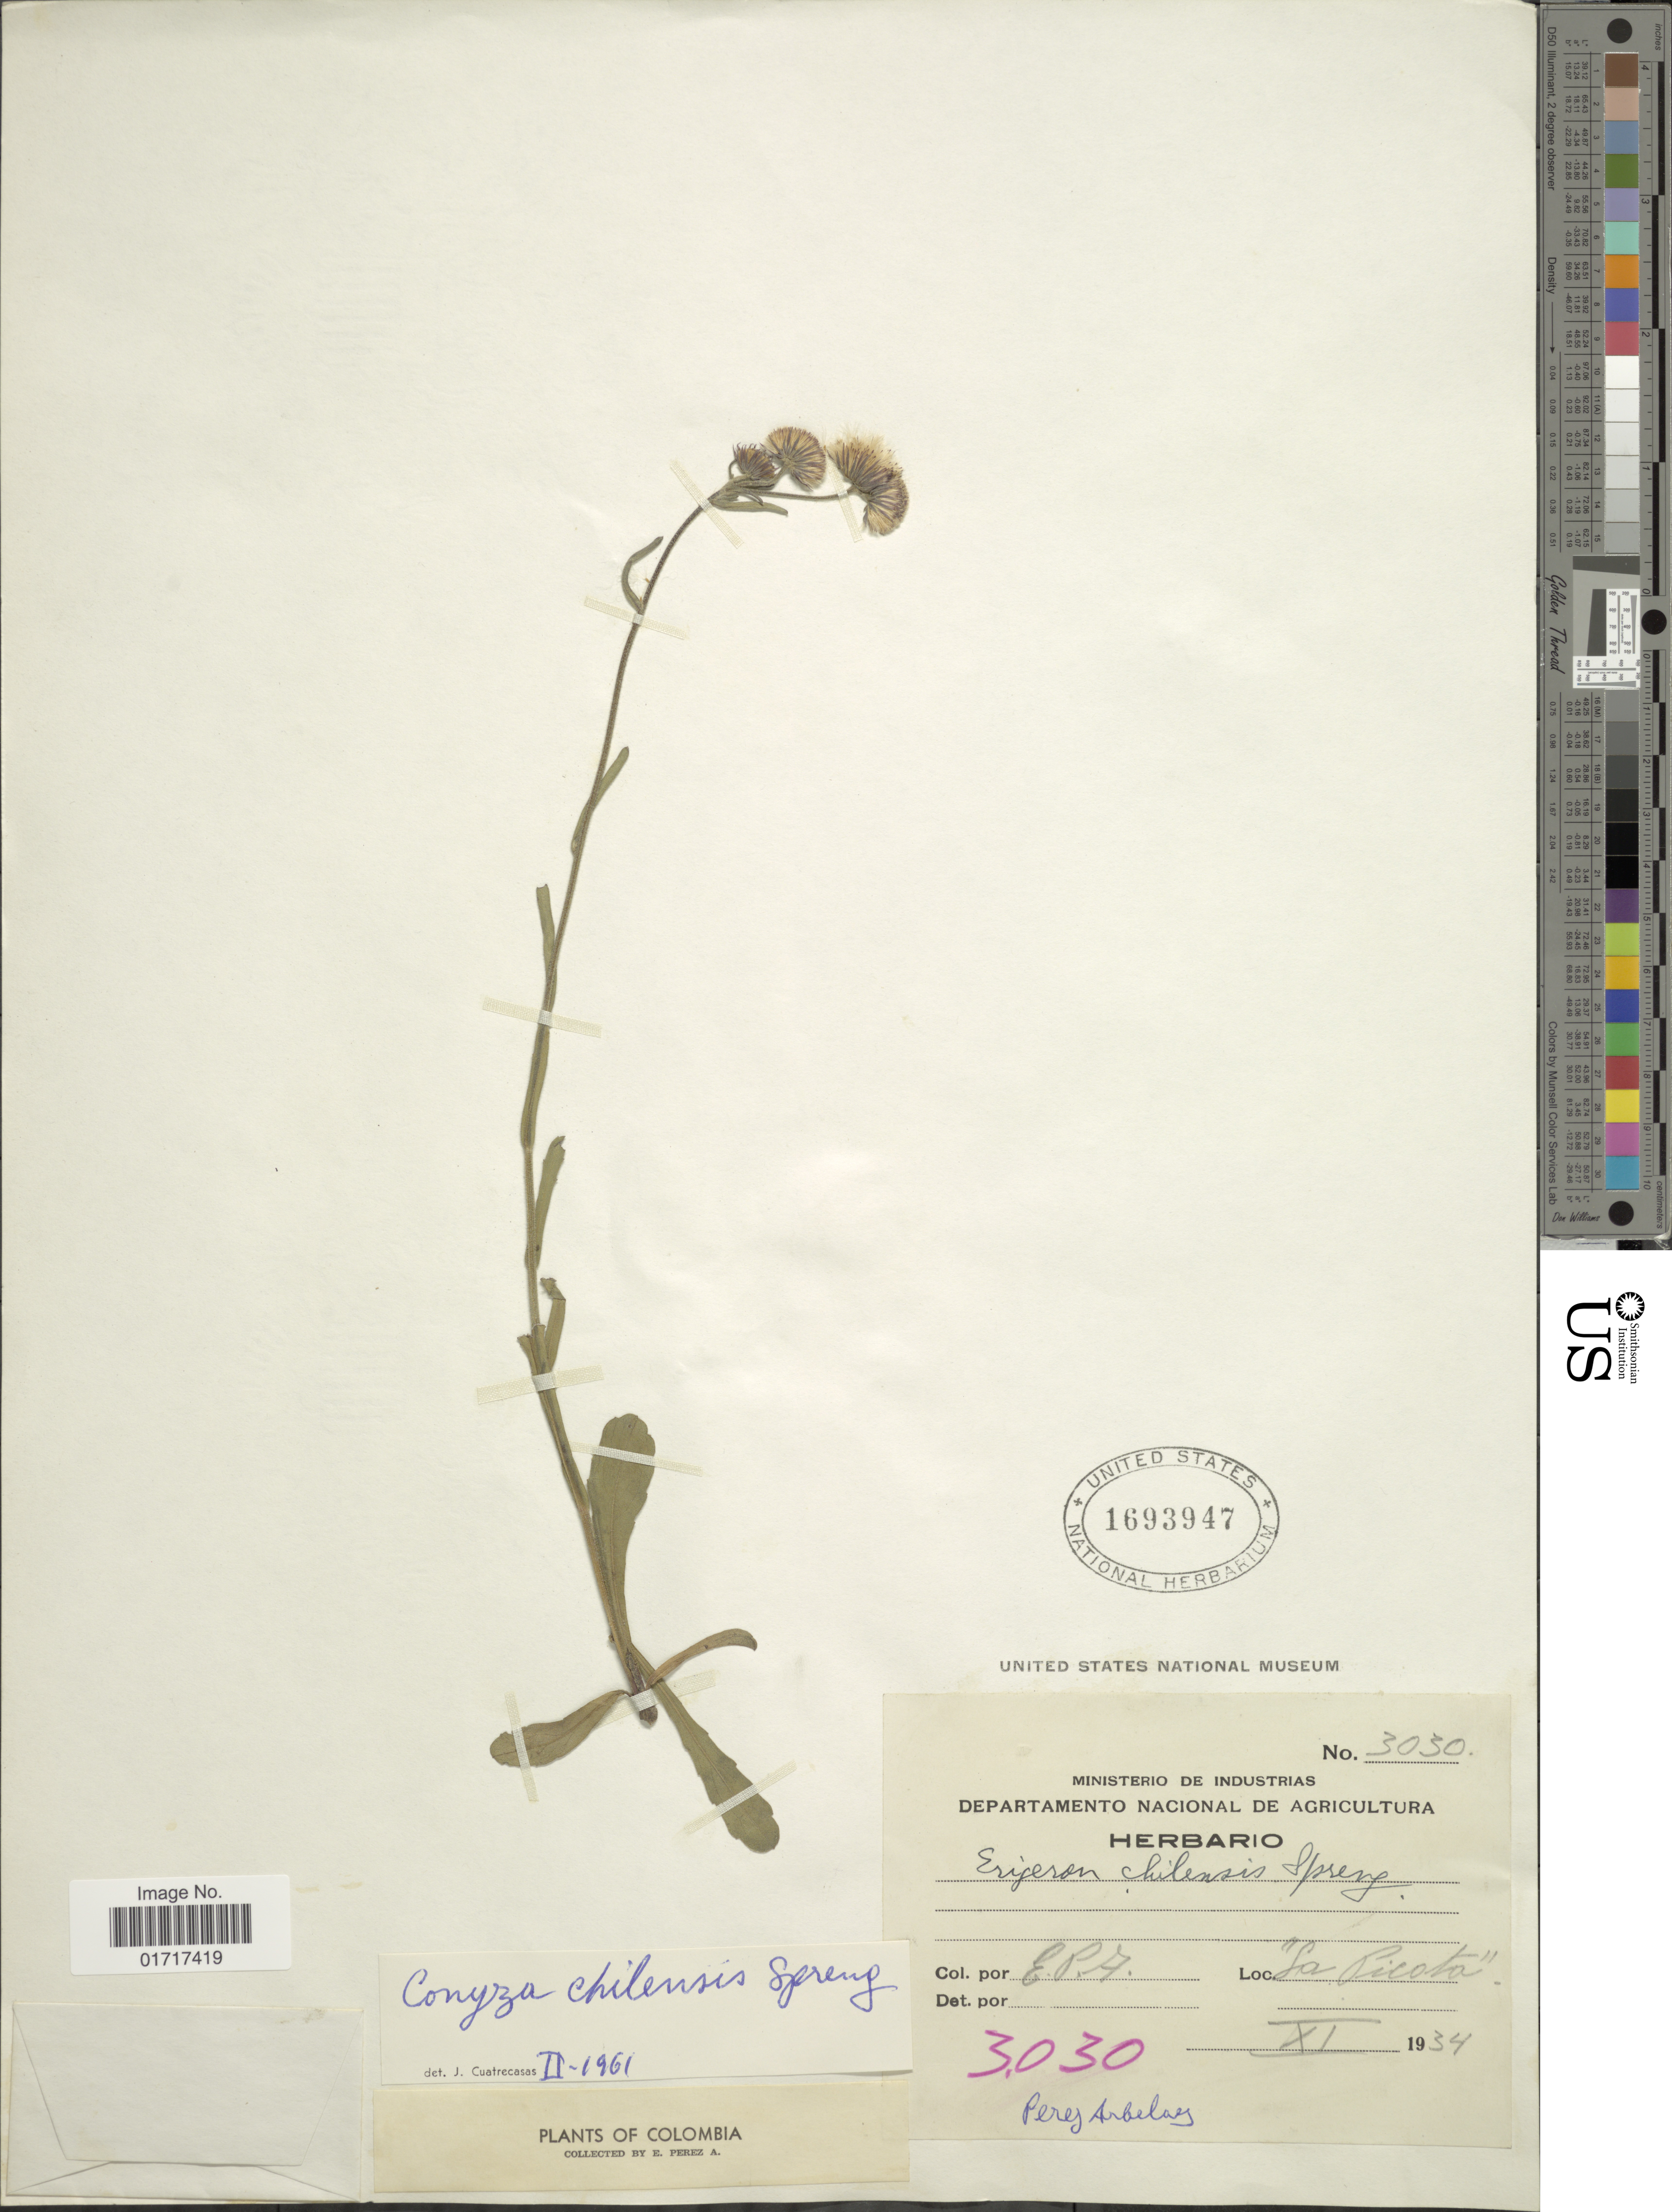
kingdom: Plantae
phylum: Tracheophyta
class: Magnoliopsida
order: Asterales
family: Asteraceae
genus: Conyza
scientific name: Conyza primulaefolia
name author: (Lam.) Cuatrec. & Lourteig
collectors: E. Pérez Arbeláez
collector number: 3030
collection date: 1934-11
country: Colombia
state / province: Bogota D.C.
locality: La Pictota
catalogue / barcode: US 1693947